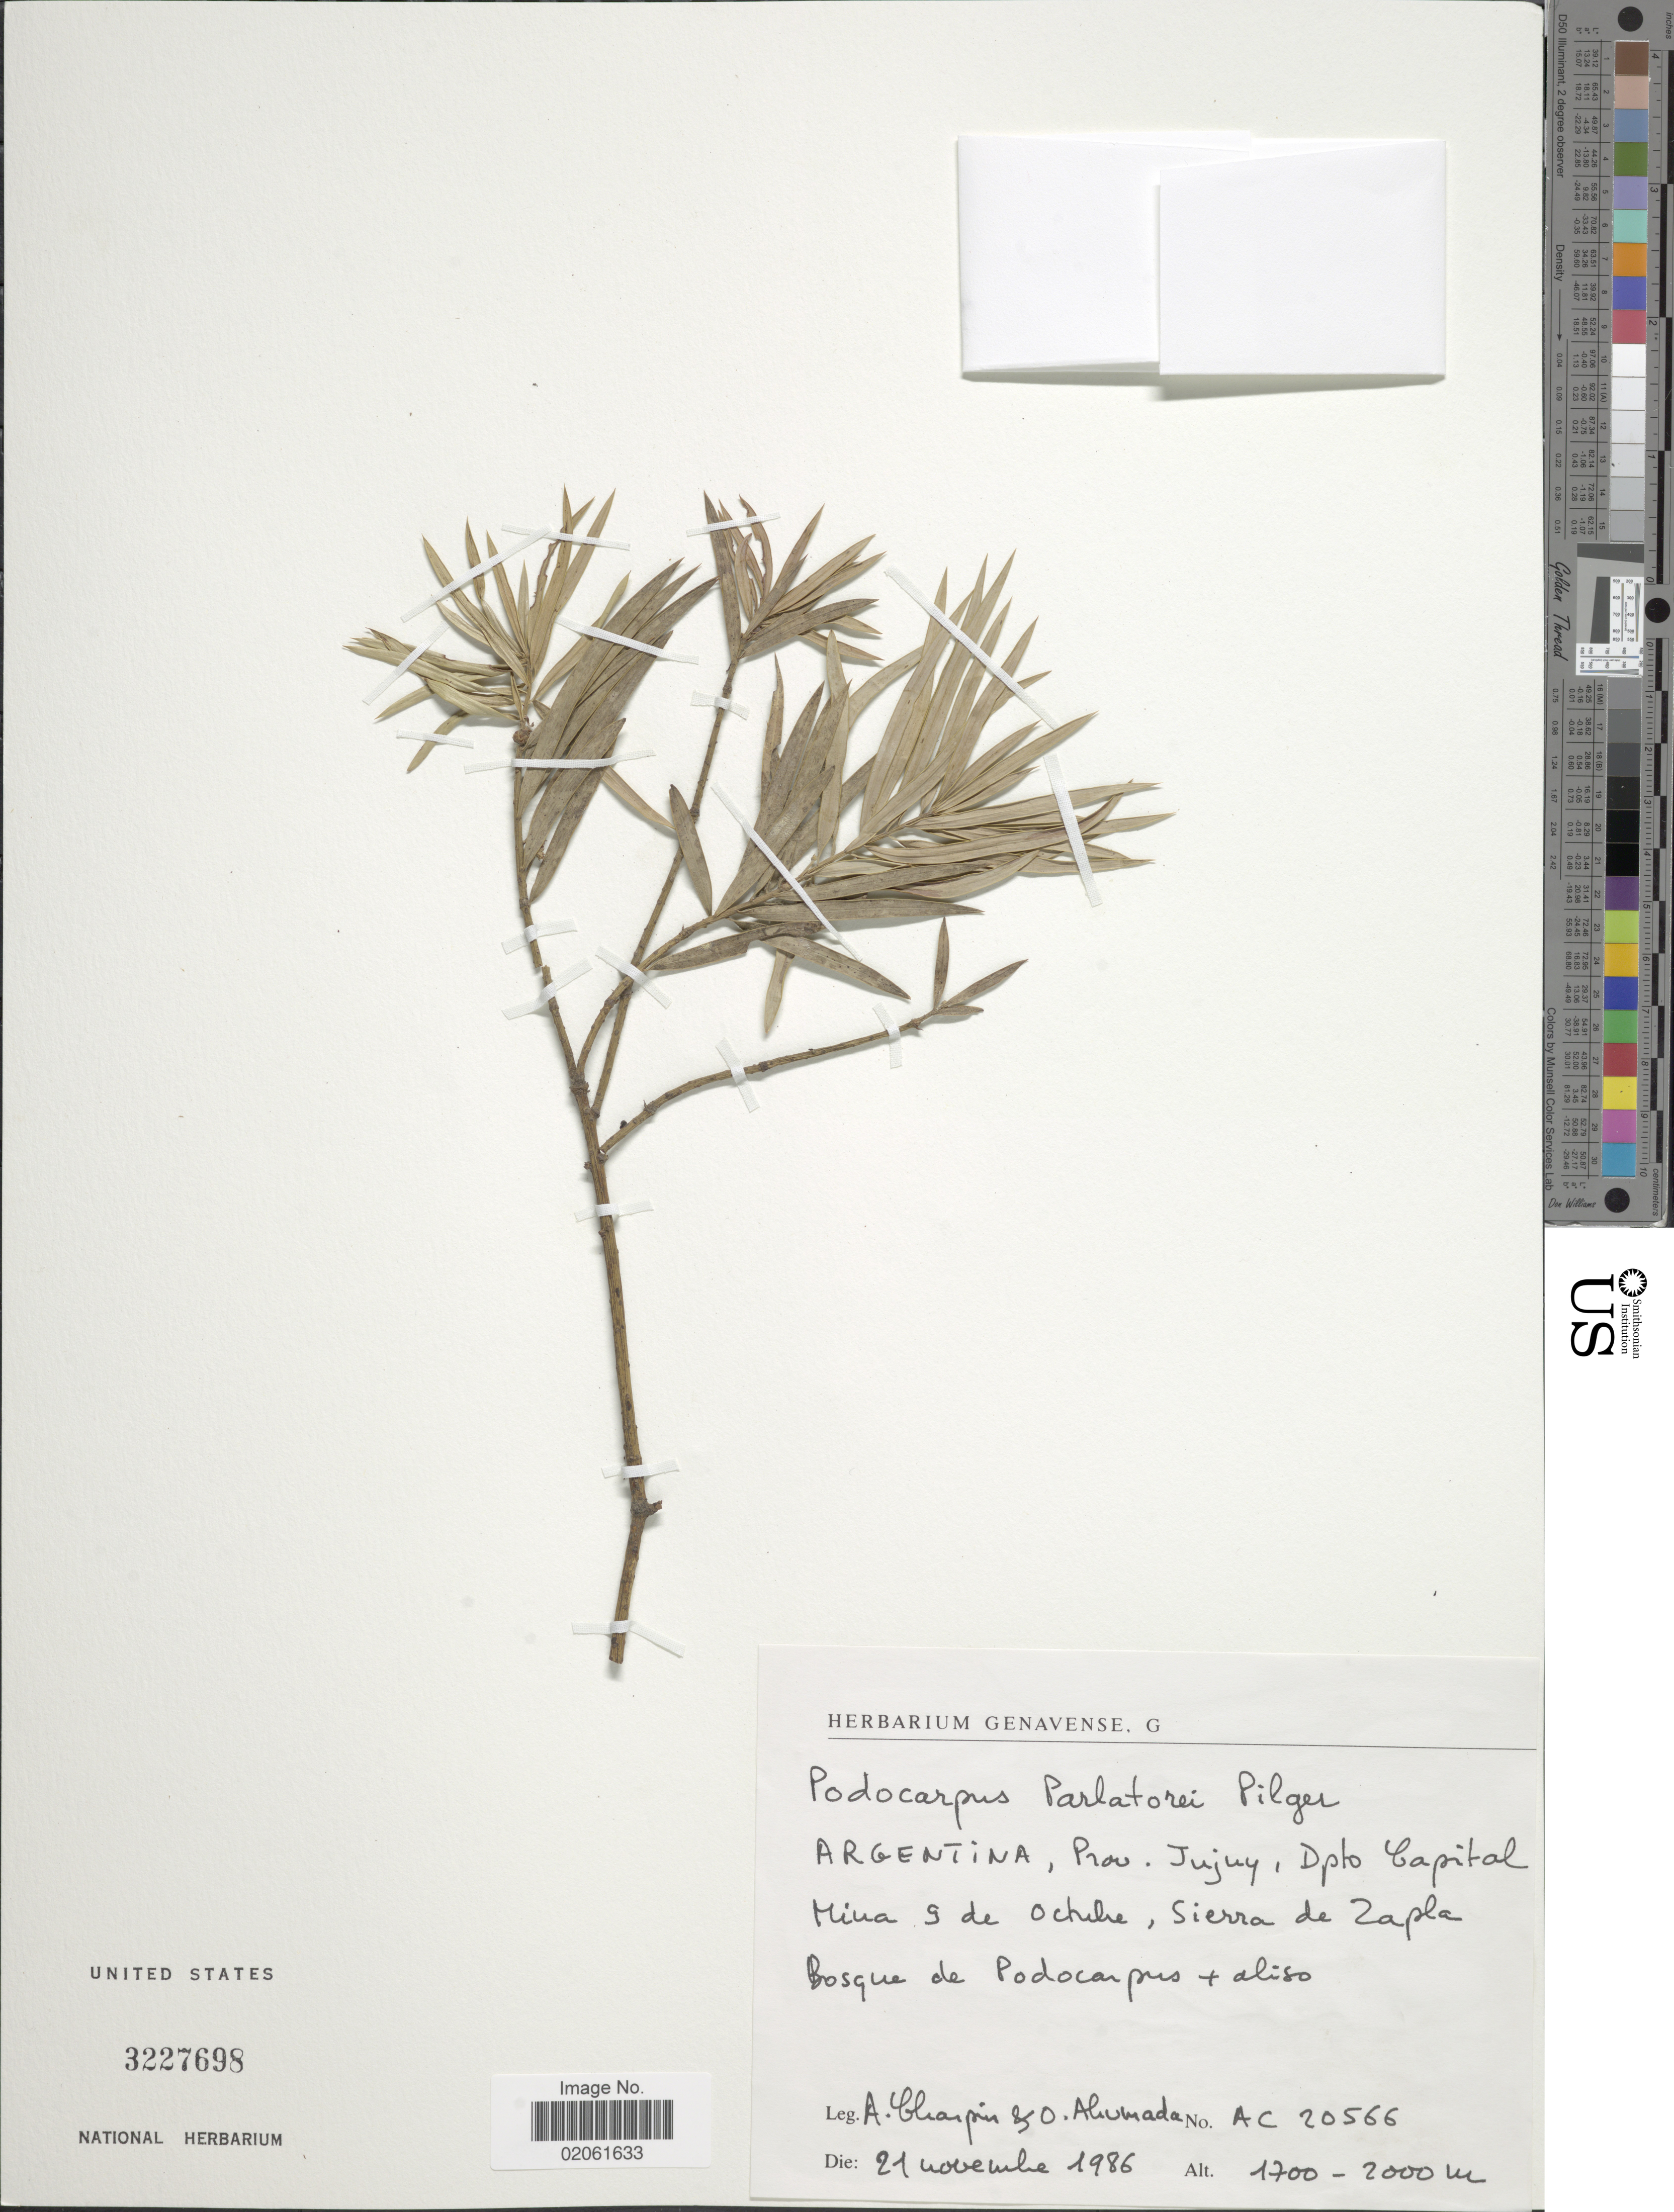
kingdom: Plantae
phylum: Tracheophyta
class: Pinopsida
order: Pinales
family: Podocarpaceae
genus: Podocarpus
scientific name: Podocarpus parlatorei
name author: Pilg.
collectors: A. Charpin & O. Alumada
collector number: AC20566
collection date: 1986-11-21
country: Argentina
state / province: Jujuy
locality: Argentina, Prov. Jujuy, Dpto Capital Mina 9 de octubre, Sierra de Zapla.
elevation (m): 1700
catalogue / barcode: US 3227698